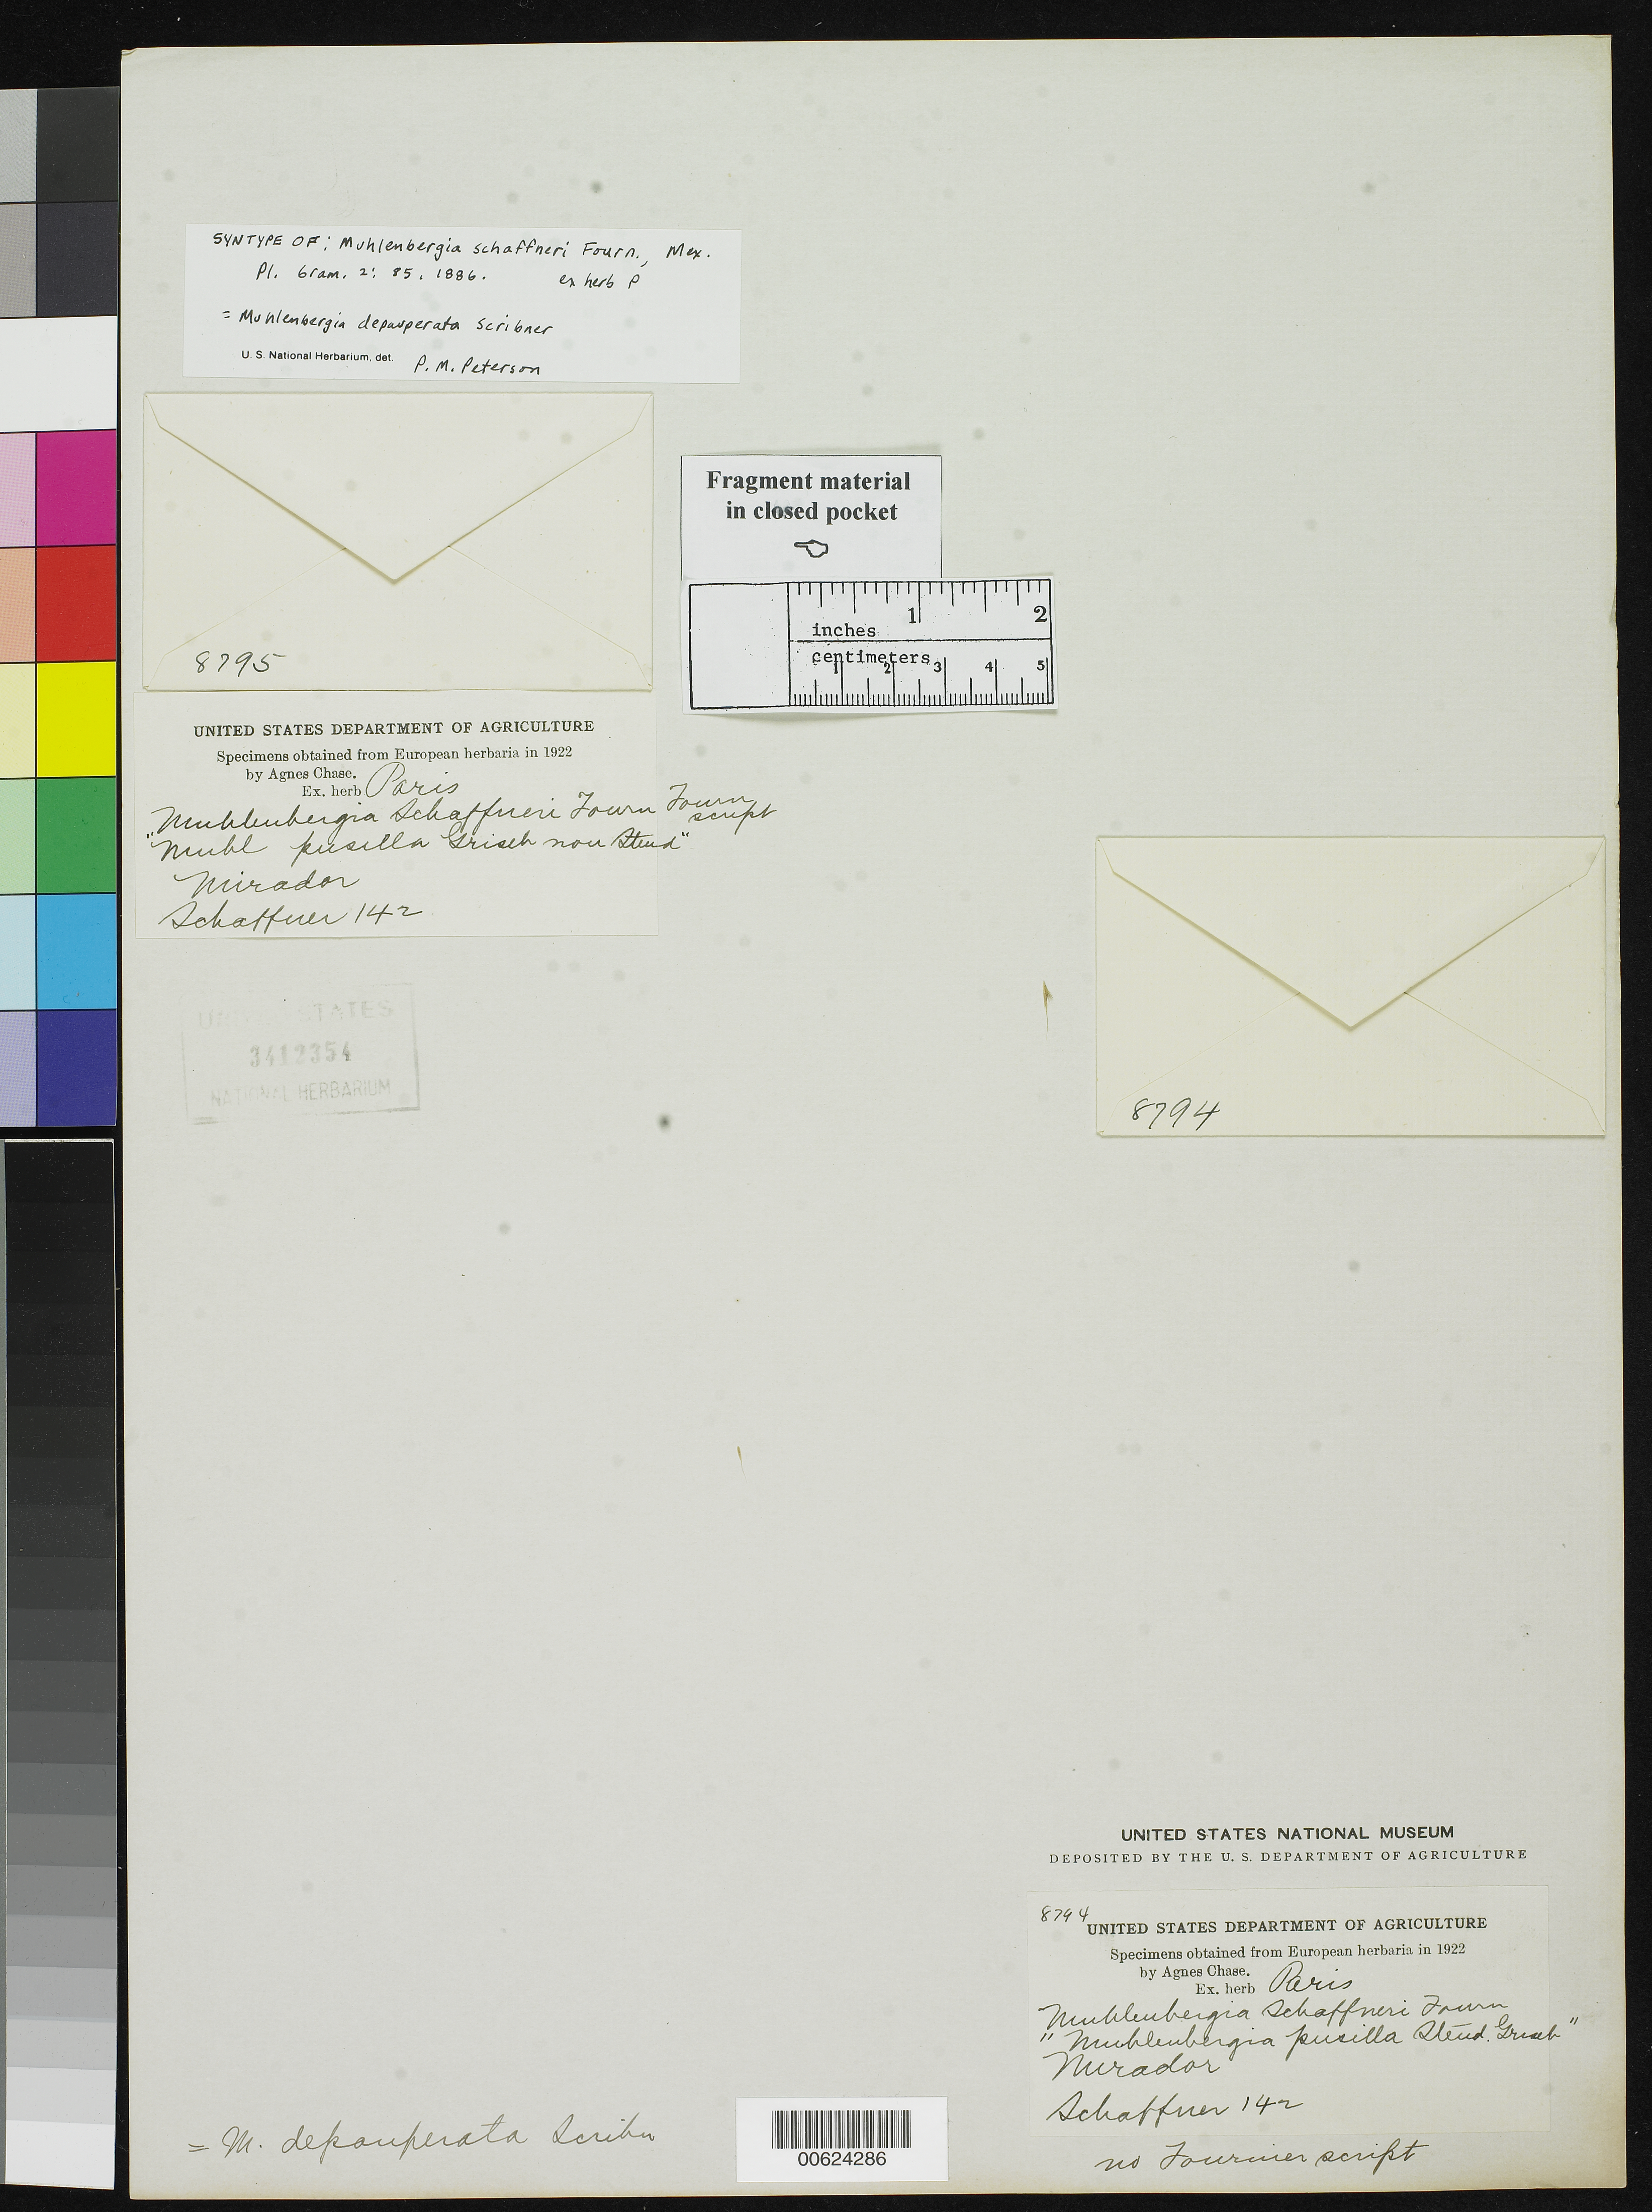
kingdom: Plantae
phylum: Tracheophyta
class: Liliopsida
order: Poales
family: Poaceae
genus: Muhlenbergia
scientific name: Muhlenbergia schaffneri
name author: E. Fourn.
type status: Isosyntype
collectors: W. Schaffner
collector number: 142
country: Mexico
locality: Mirador.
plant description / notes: Fragmentary material of type specimens ex herb. Paris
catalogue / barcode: US 3412354